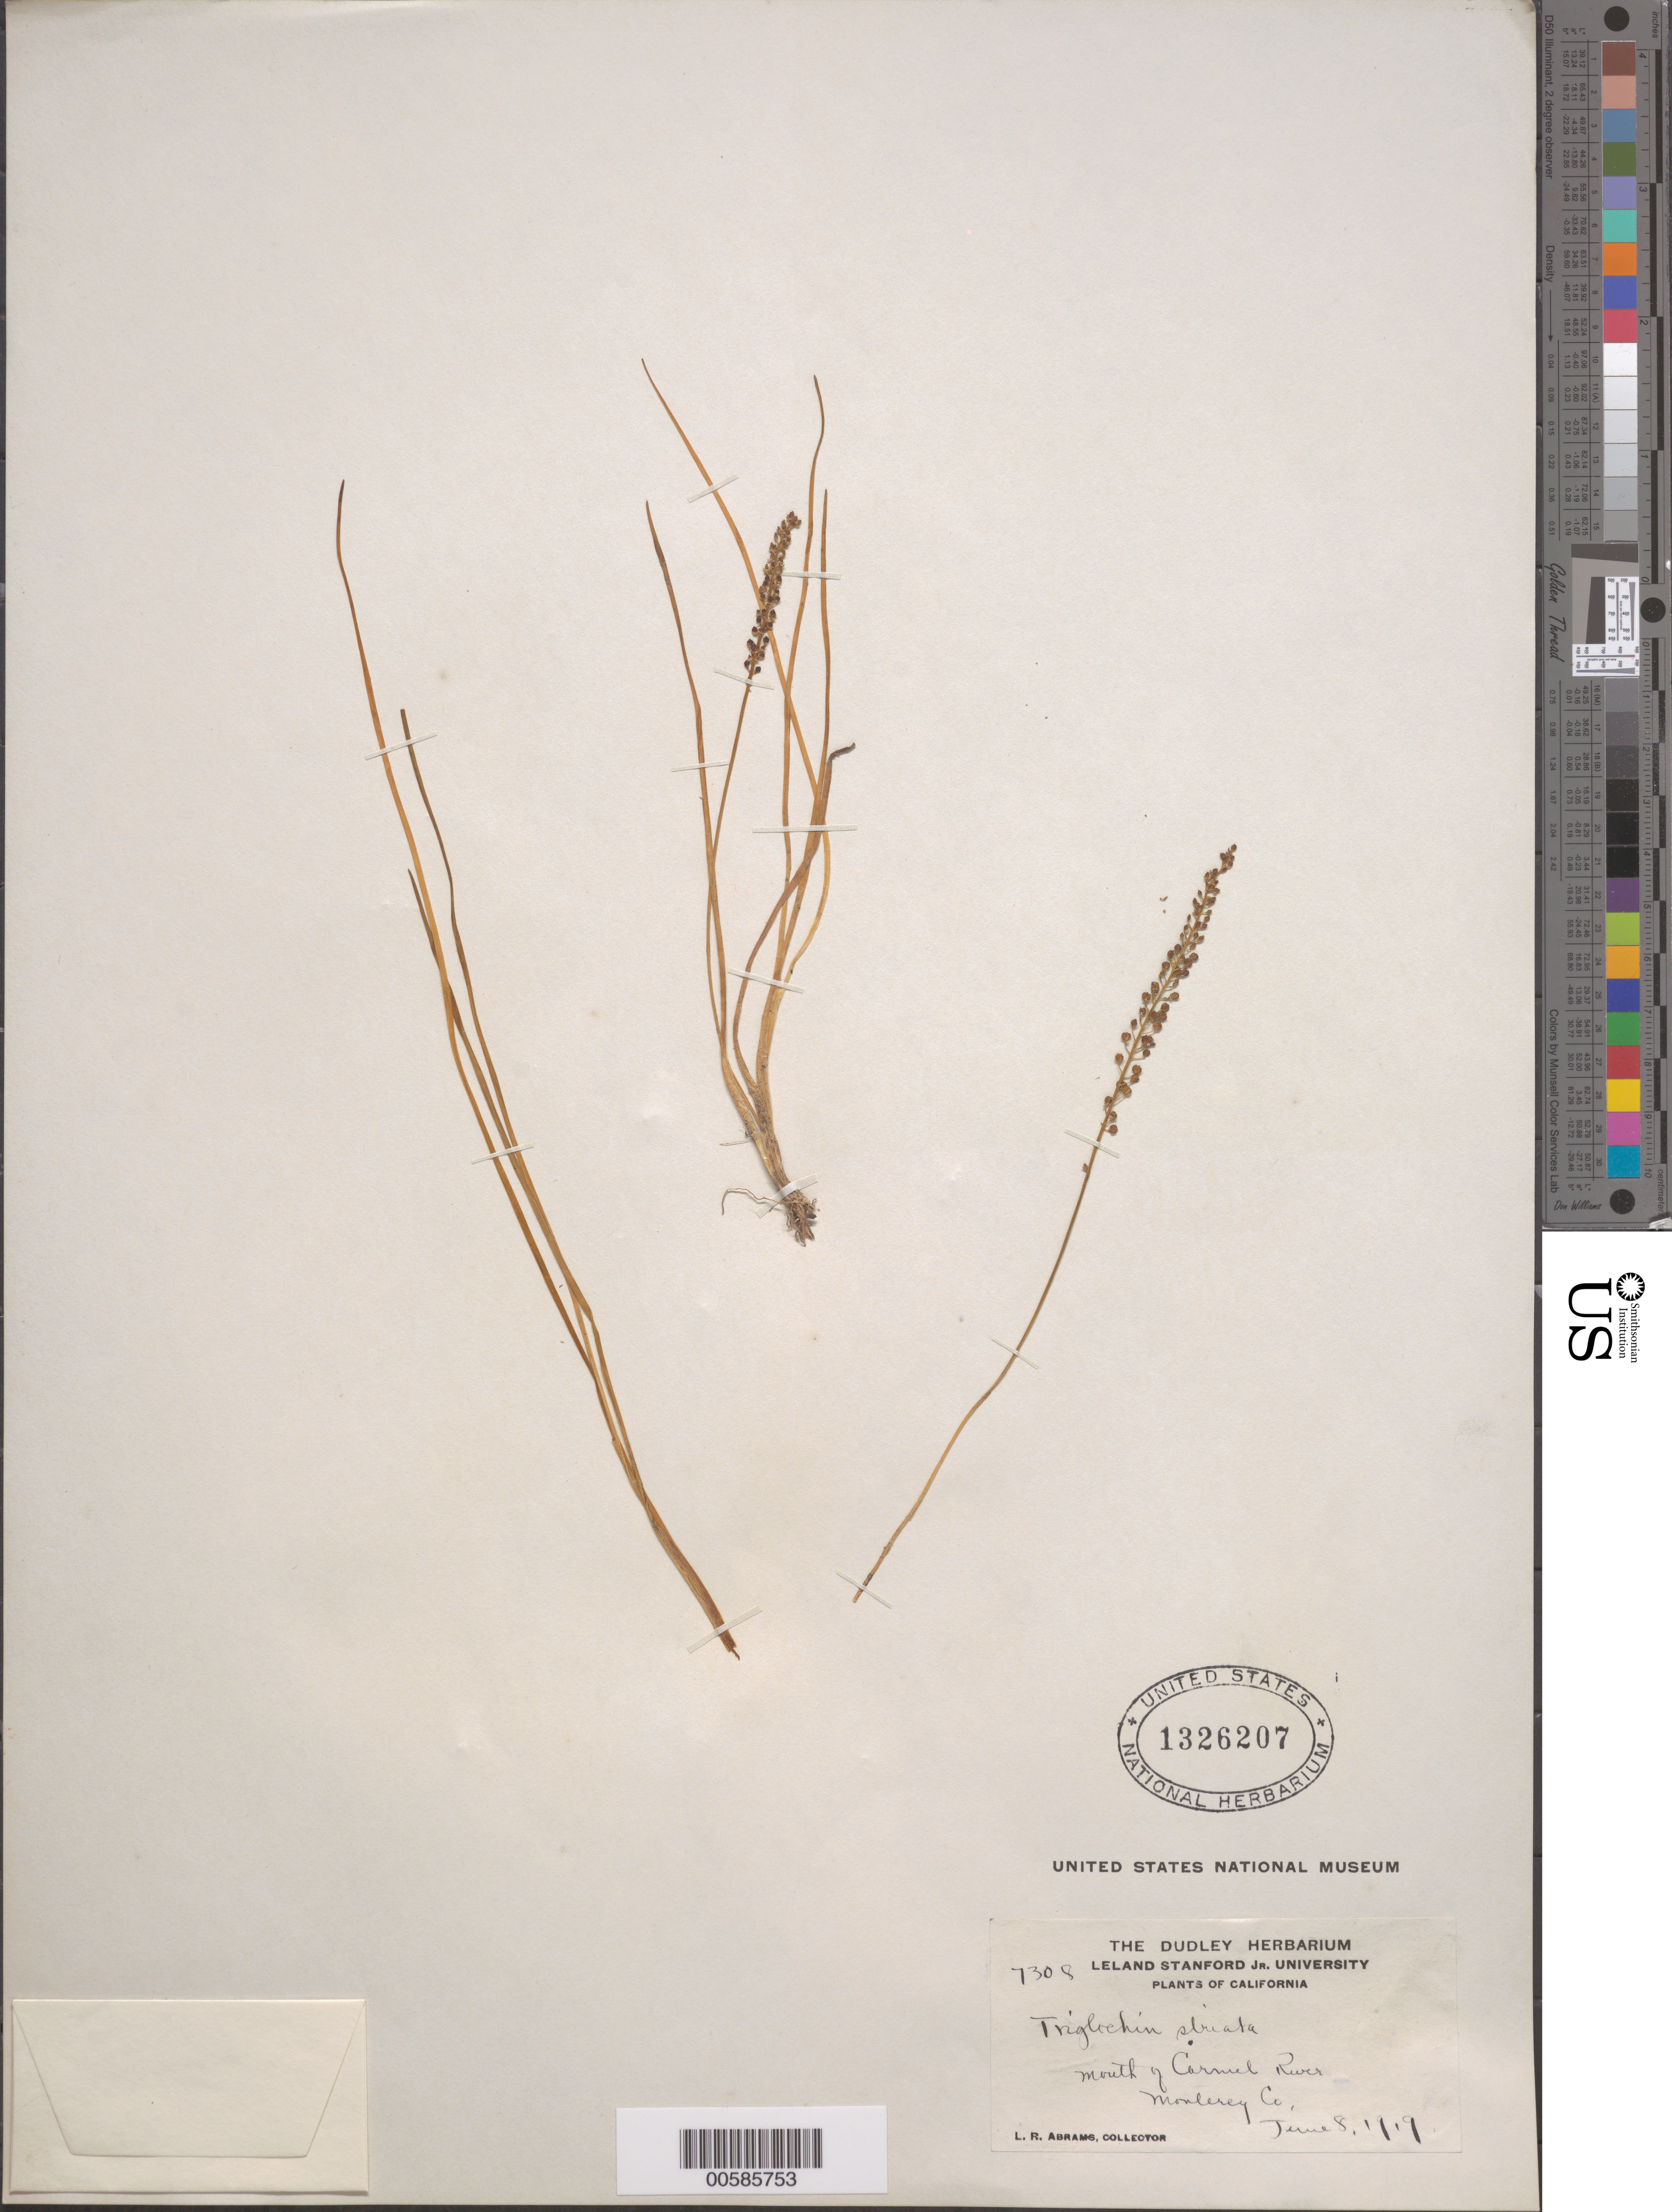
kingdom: Plantae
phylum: Tracheophyta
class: Liliopsida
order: Alismatales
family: Juncaginaceae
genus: Triglochin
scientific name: Triglochin striata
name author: Ruiz & Pav.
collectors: L. Abrams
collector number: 7308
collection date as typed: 08 Jun 1919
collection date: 1919-06-08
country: United States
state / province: California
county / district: Monterey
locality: Mouth of Carmel River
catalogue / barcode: US 1326207